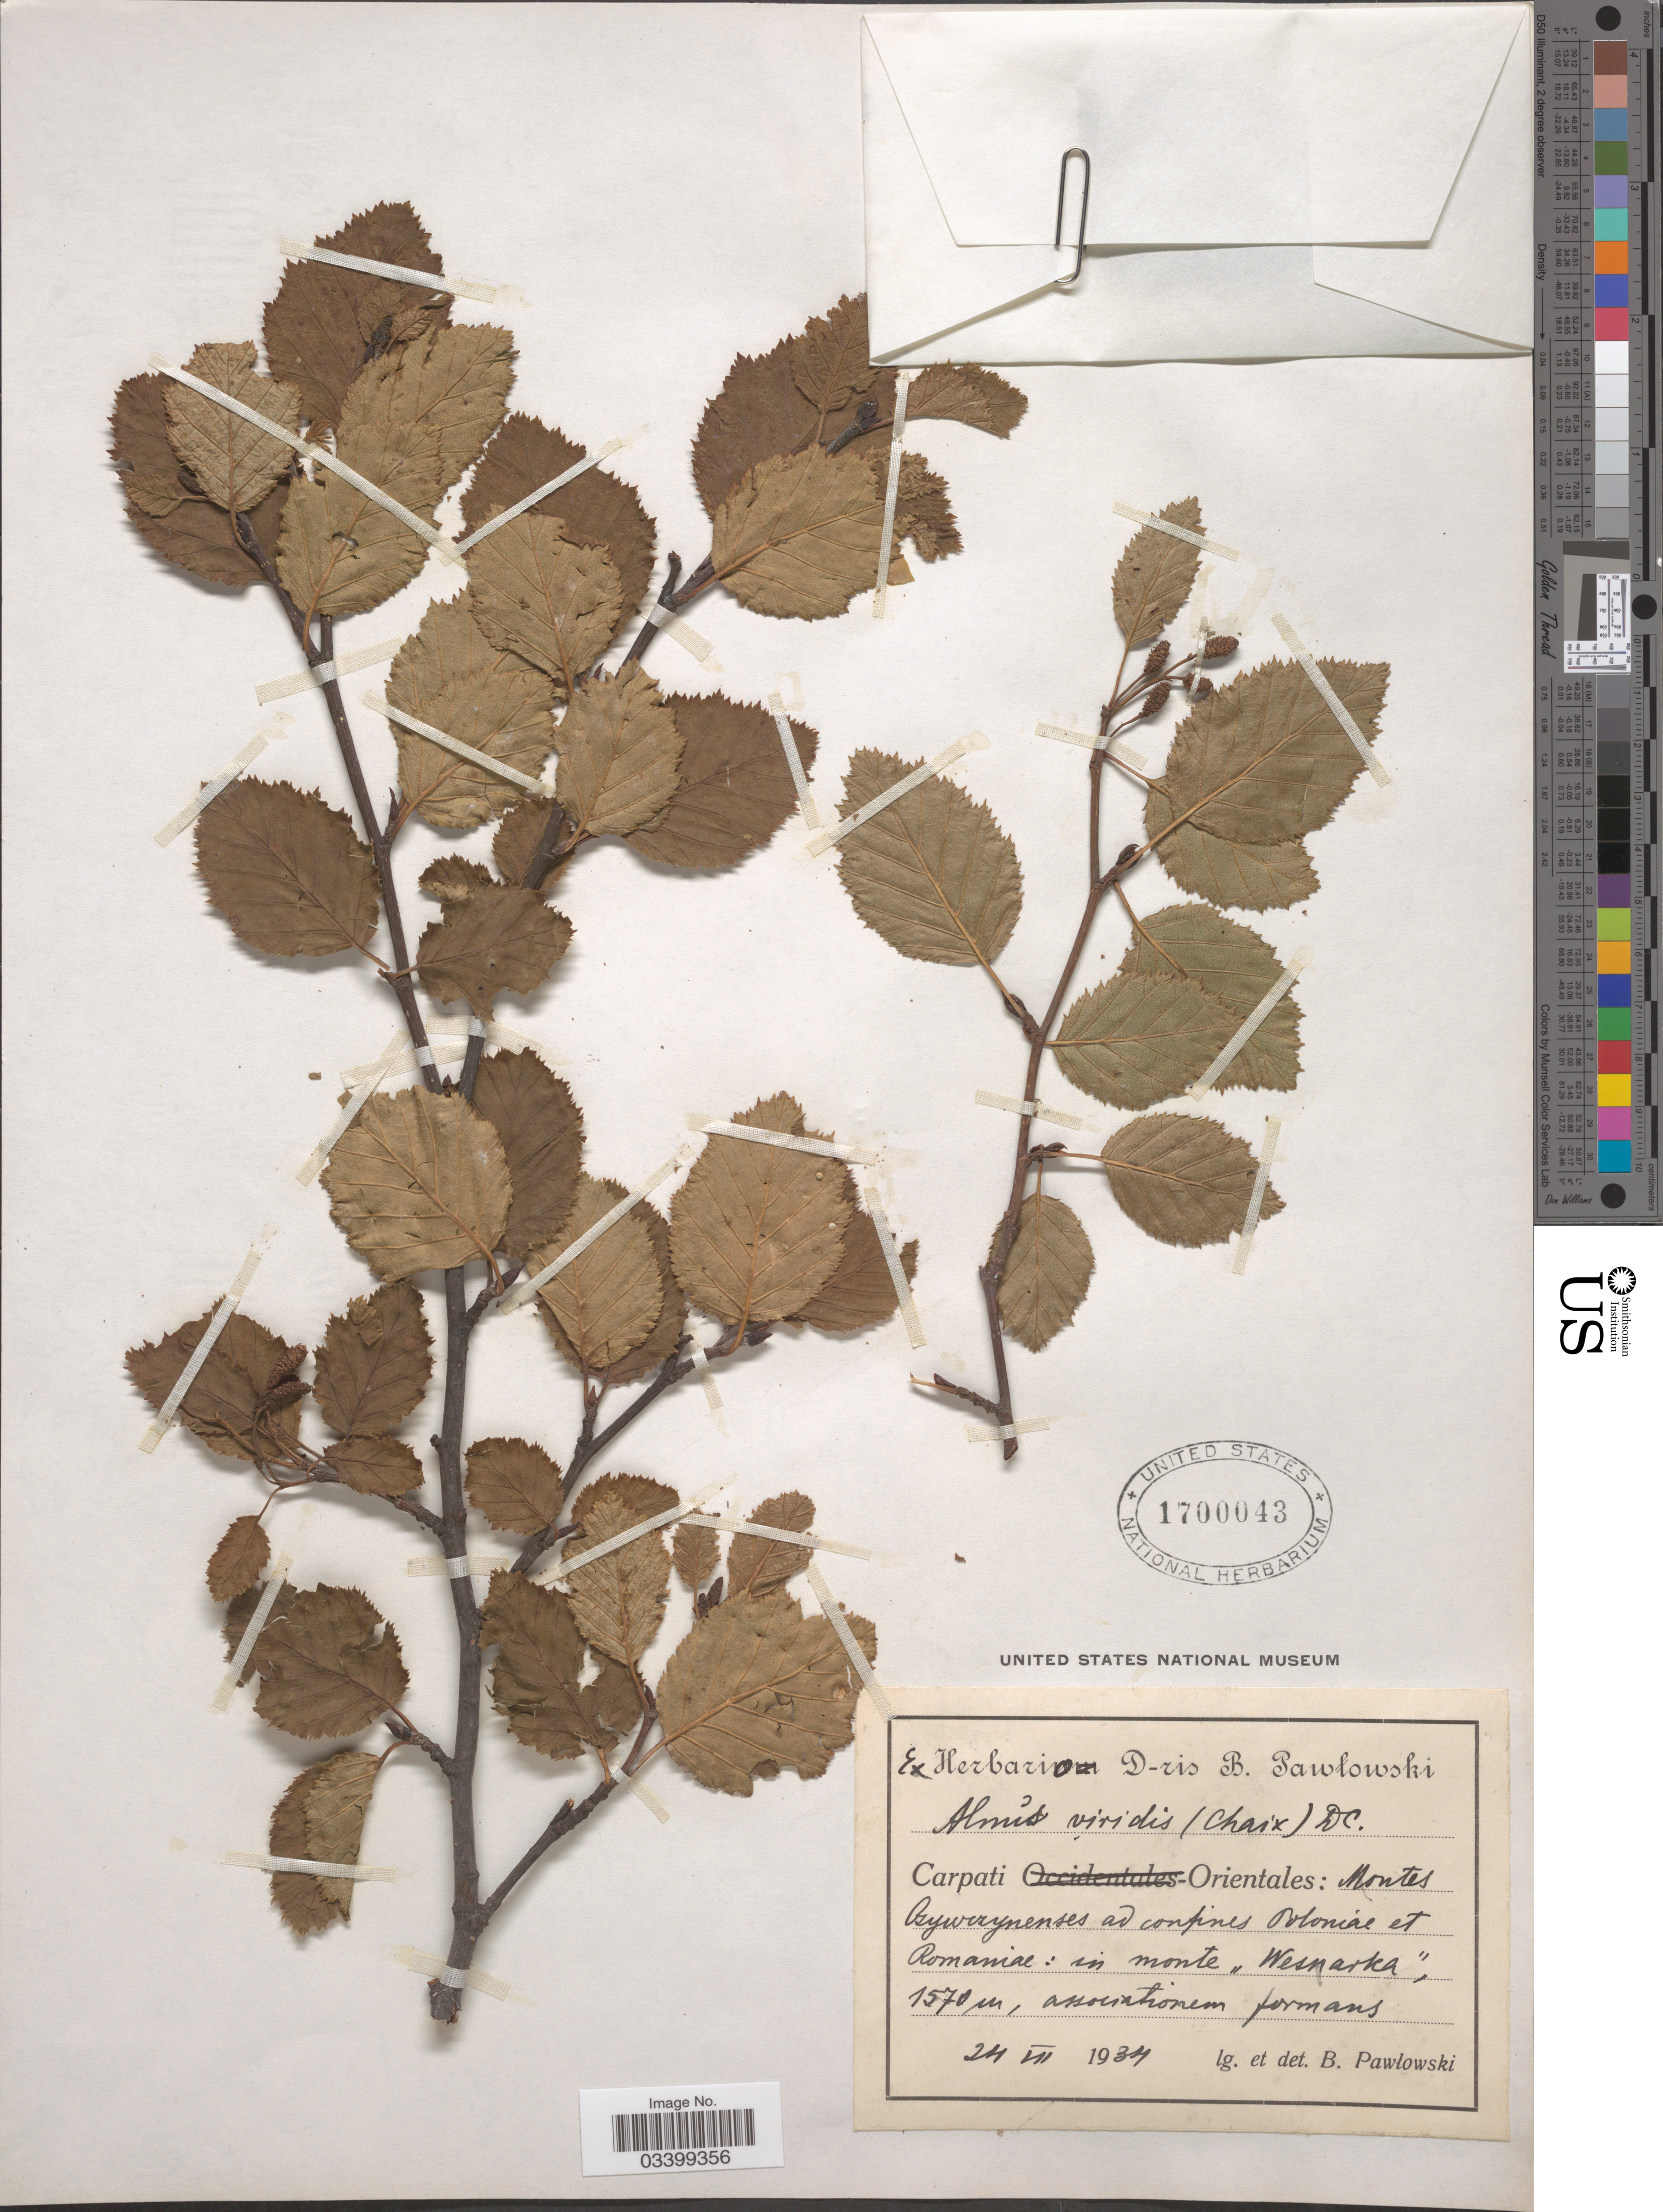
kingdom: Plantae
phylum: Tracheophyta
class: Magnoliopsida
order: Fagales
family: Betulaceae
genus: Alnus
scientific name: Alnus viridis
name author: (Chaix) DC.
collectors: B. Pawlowski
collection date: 1934-07-24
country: Poland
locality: Carpati Orientales: Montes Dzywczynenses [interpreted] ad confines Poloniae et Romaniae: in monte "Wesnarka".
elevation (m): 1570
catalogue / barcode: US 1700043